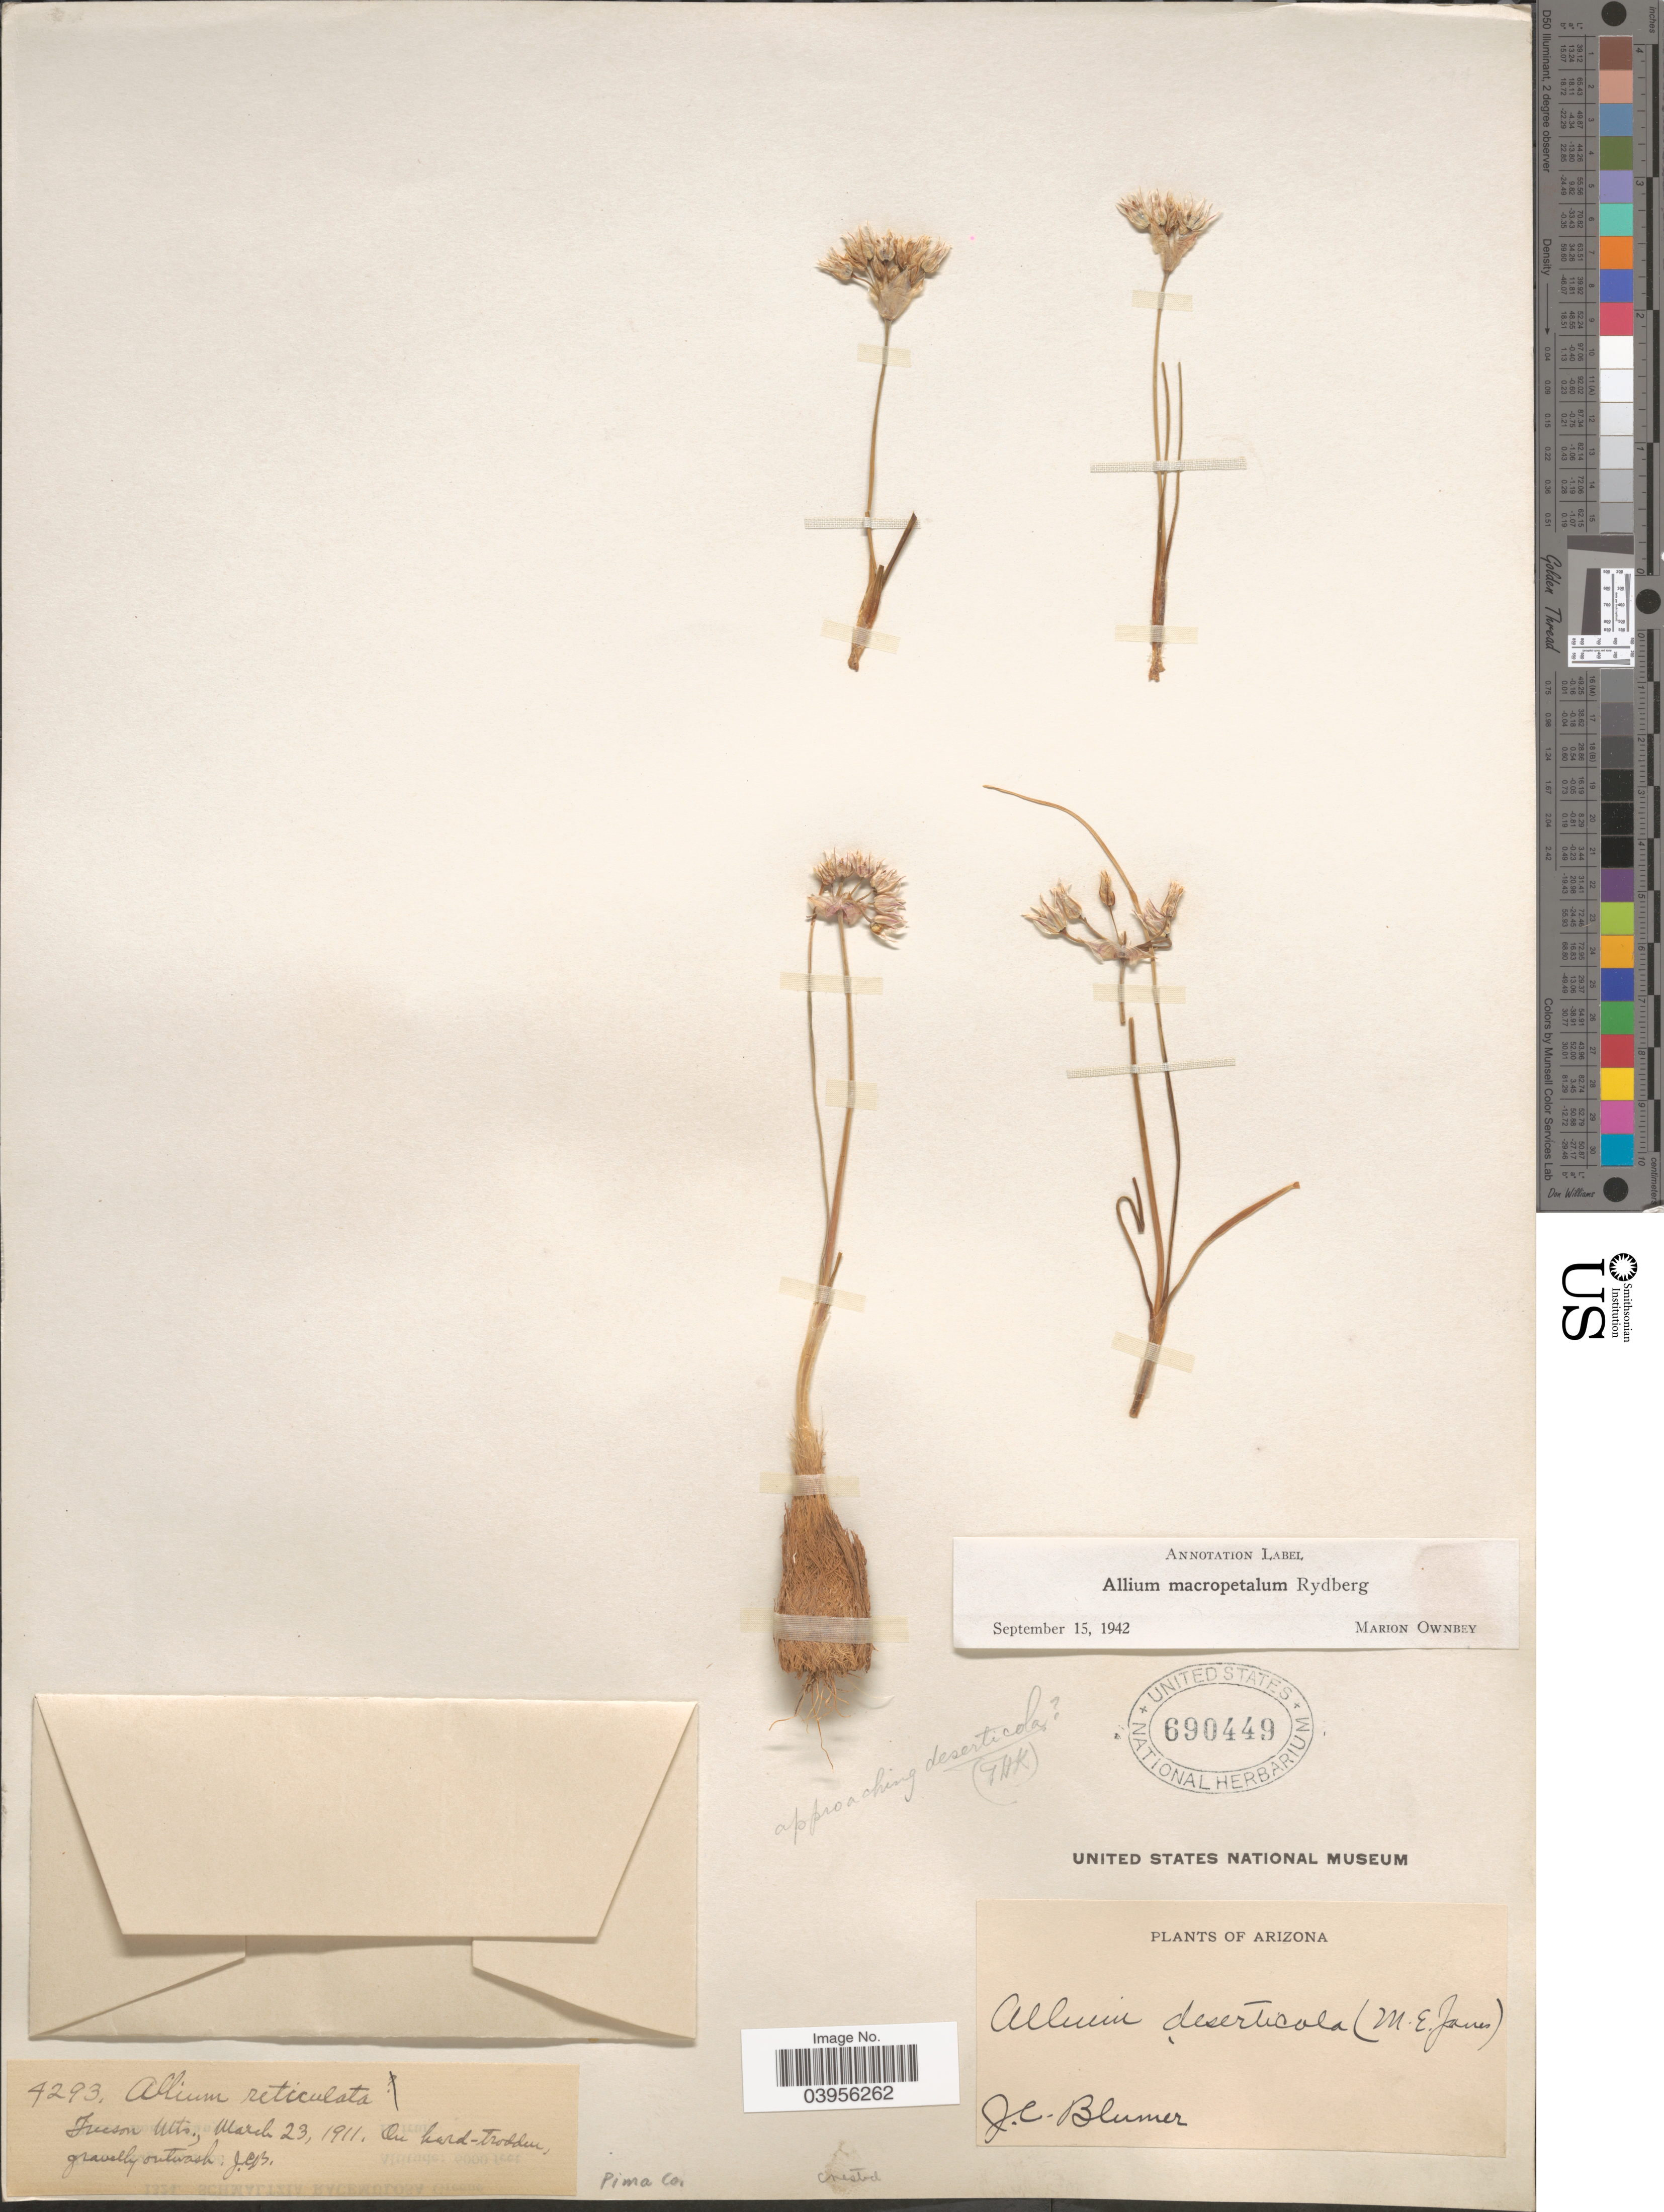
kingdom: Plantae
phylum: Tracheophyta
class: Liliopsida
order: Asparagales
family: Amaryllidaceae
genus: Allium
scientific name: Allium macropetalum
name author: Rydb.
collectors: J. C. Blumer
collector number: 4293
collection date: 1911-03-23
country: United States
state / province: Arizona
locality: Tucson Mts. Pima Co.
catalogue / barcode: US 690449